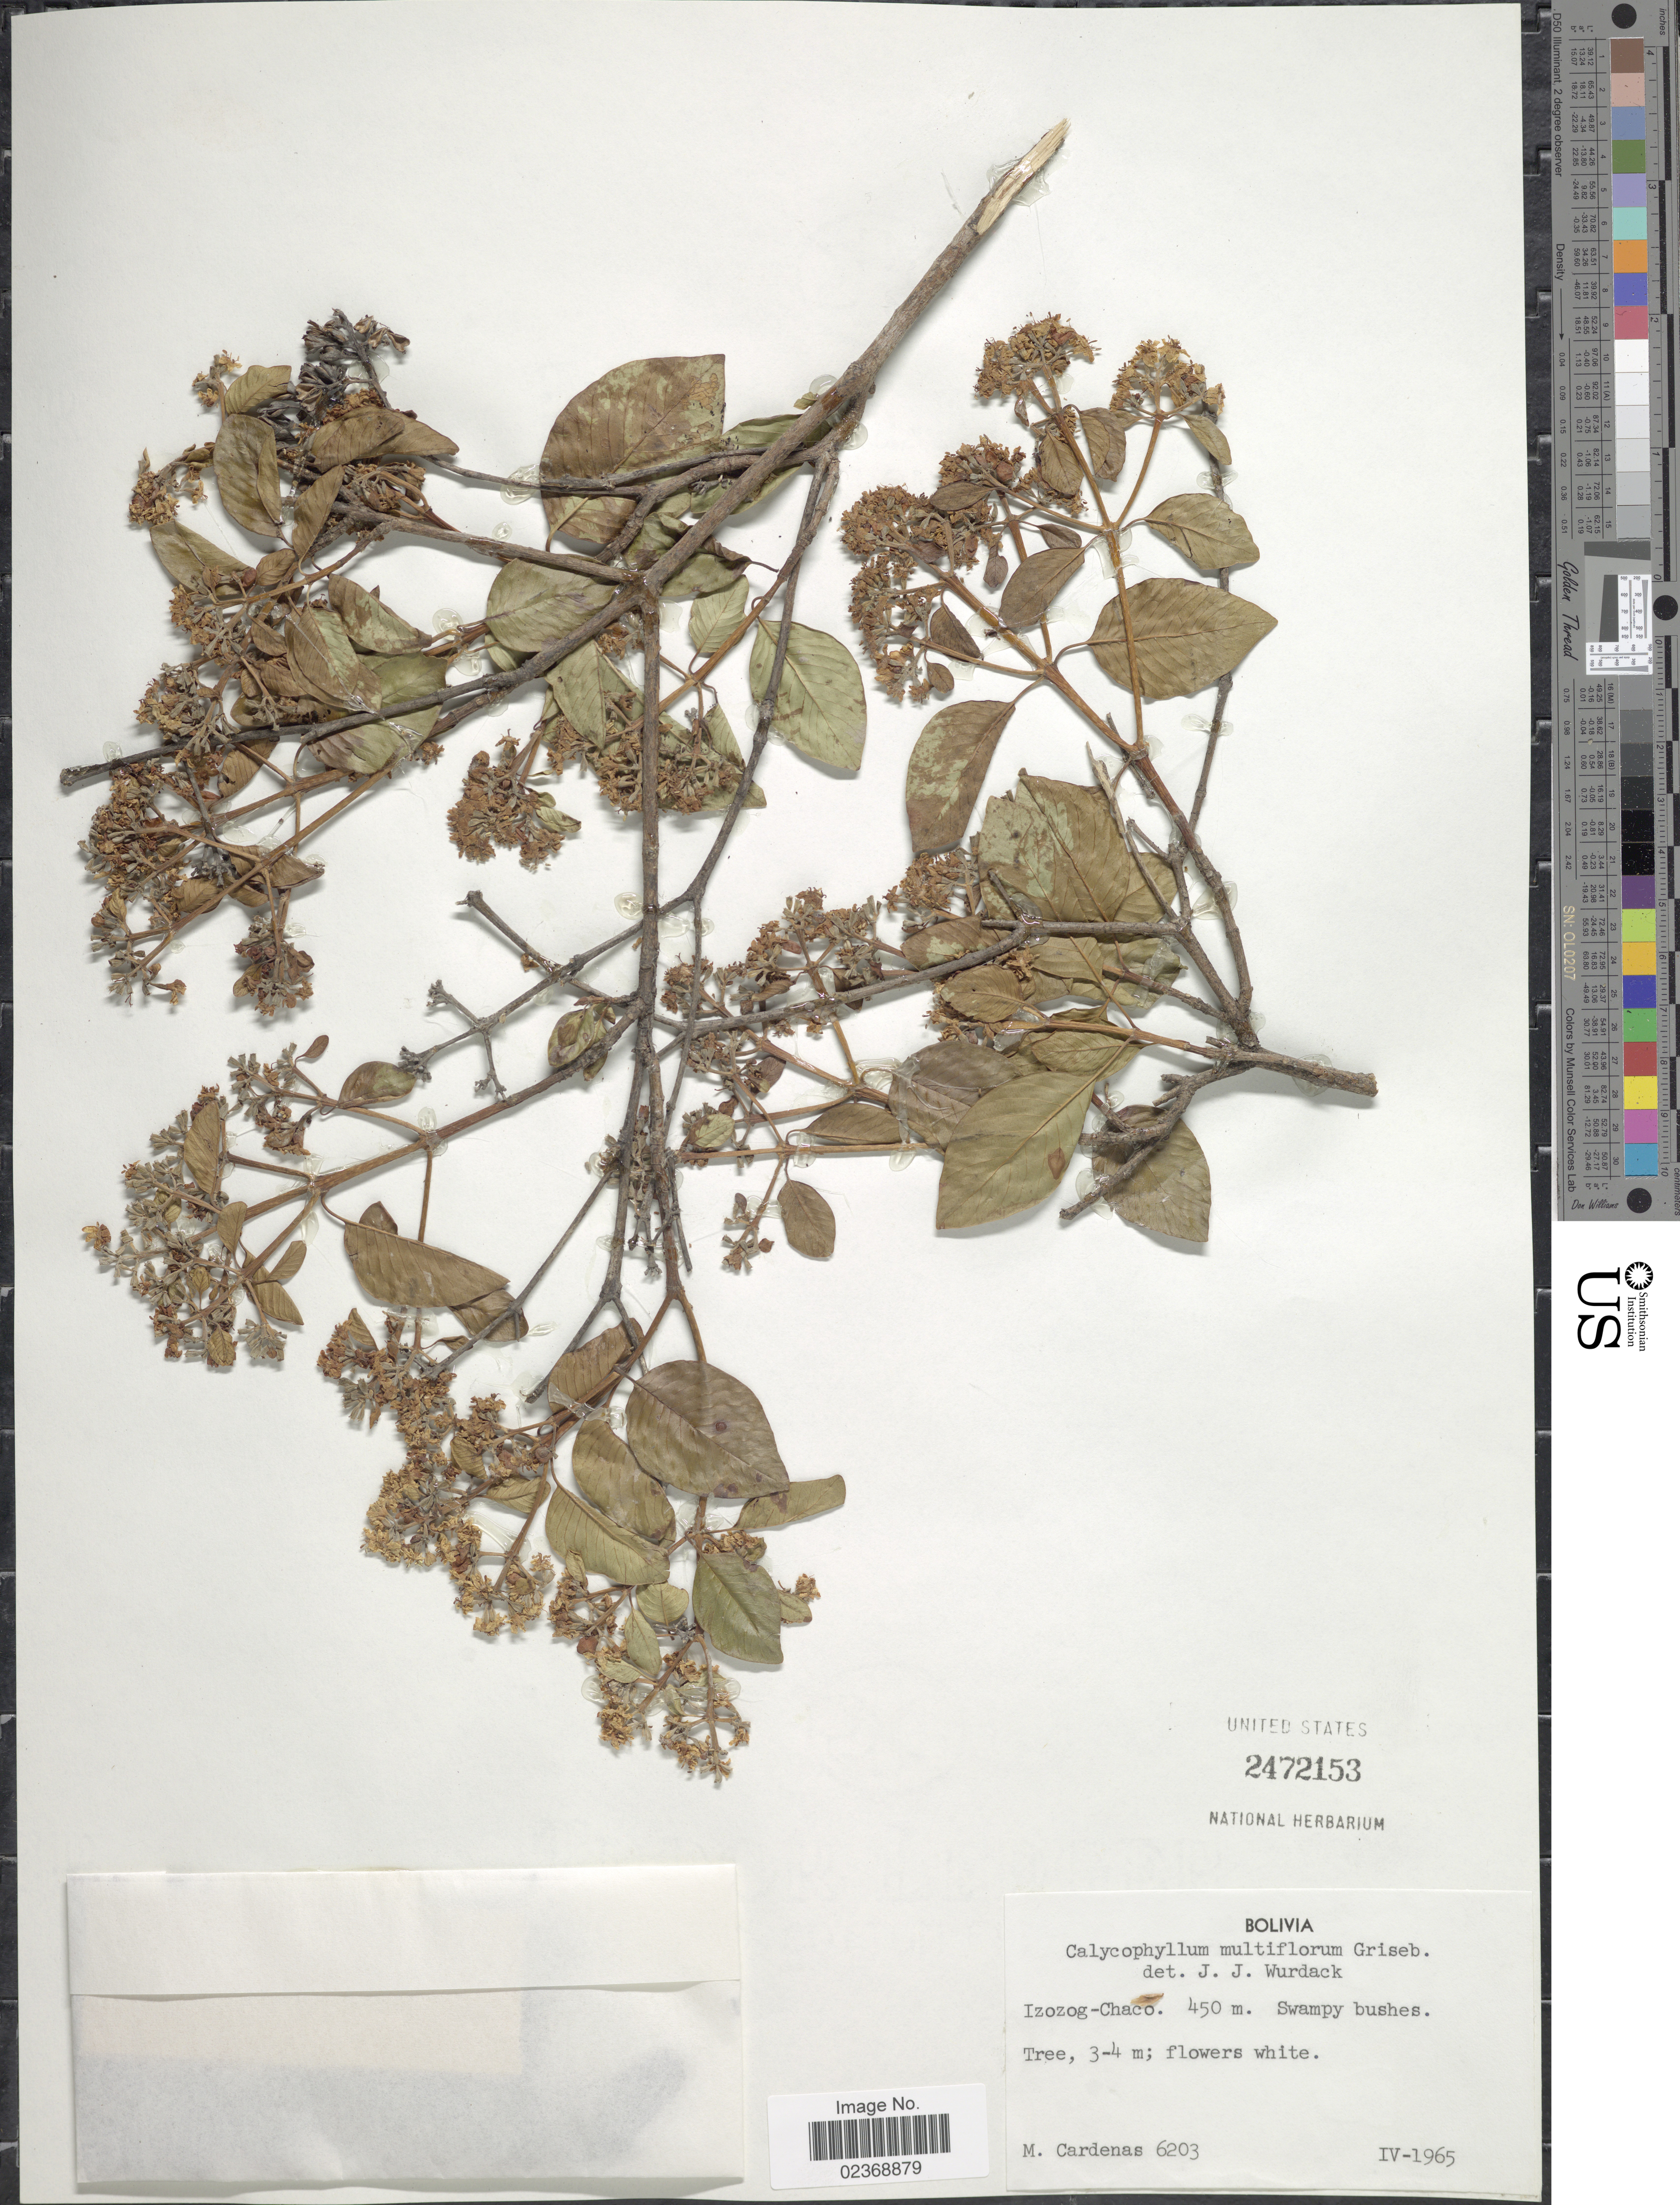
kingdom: Plantae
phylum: Tracheophyta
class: Magnoliopsida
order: Gentianales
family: Rubiaceae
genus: Calycophyllum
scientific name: Calycophyllum multiflorum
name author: Griseb.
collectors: M. Cárdenas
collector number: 6203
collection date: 1965-04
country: Bolivia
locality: Izozog-Chaco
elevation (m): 450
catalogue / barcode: US 2472153